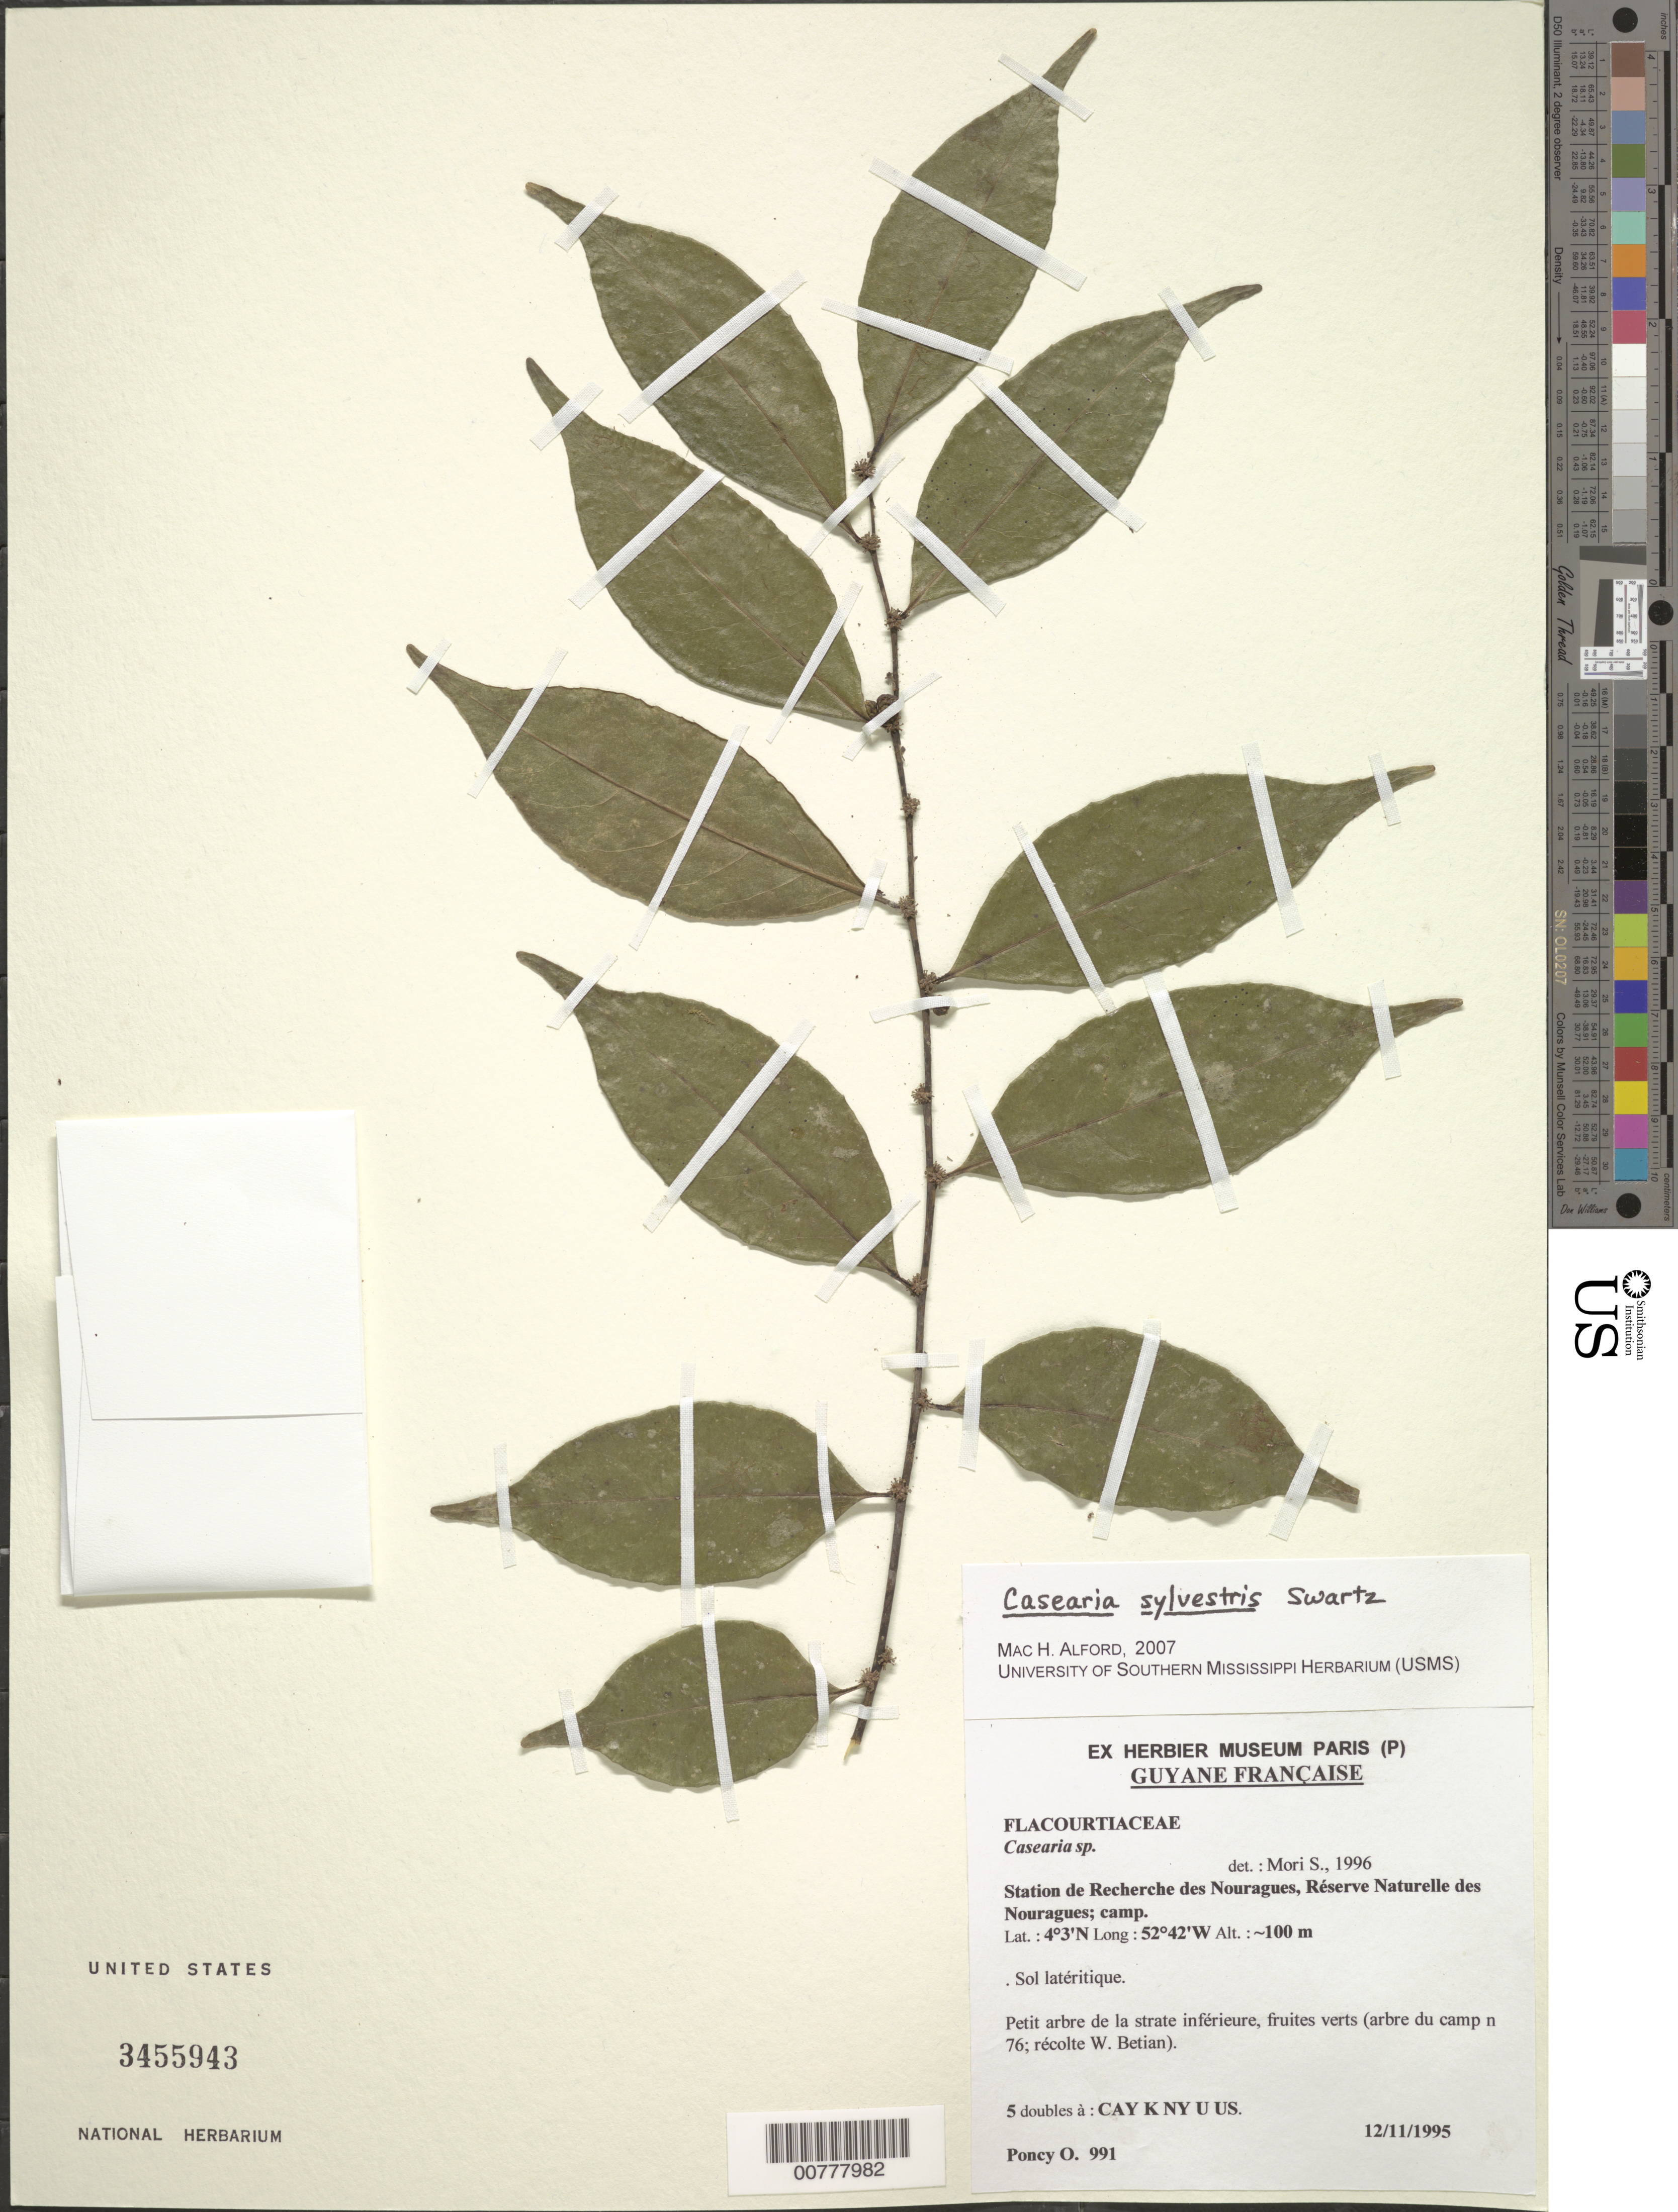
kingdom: Plantae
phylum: Tracheophyta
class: Magnoliopsida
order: Malpighiales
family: Salicaceae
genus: Casearia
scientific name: Casearia sylvestris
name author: Sw.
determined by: Alford, Mac Haverson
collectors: O. Poncy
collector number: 991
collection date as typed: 12-Nov-95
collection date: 1995-11-12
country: French Guiana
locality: Station des Nouragues, Réserve Naturelle des Nouragues; camp.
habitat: Sol latéritique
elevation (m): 100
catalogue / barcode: US 3455943